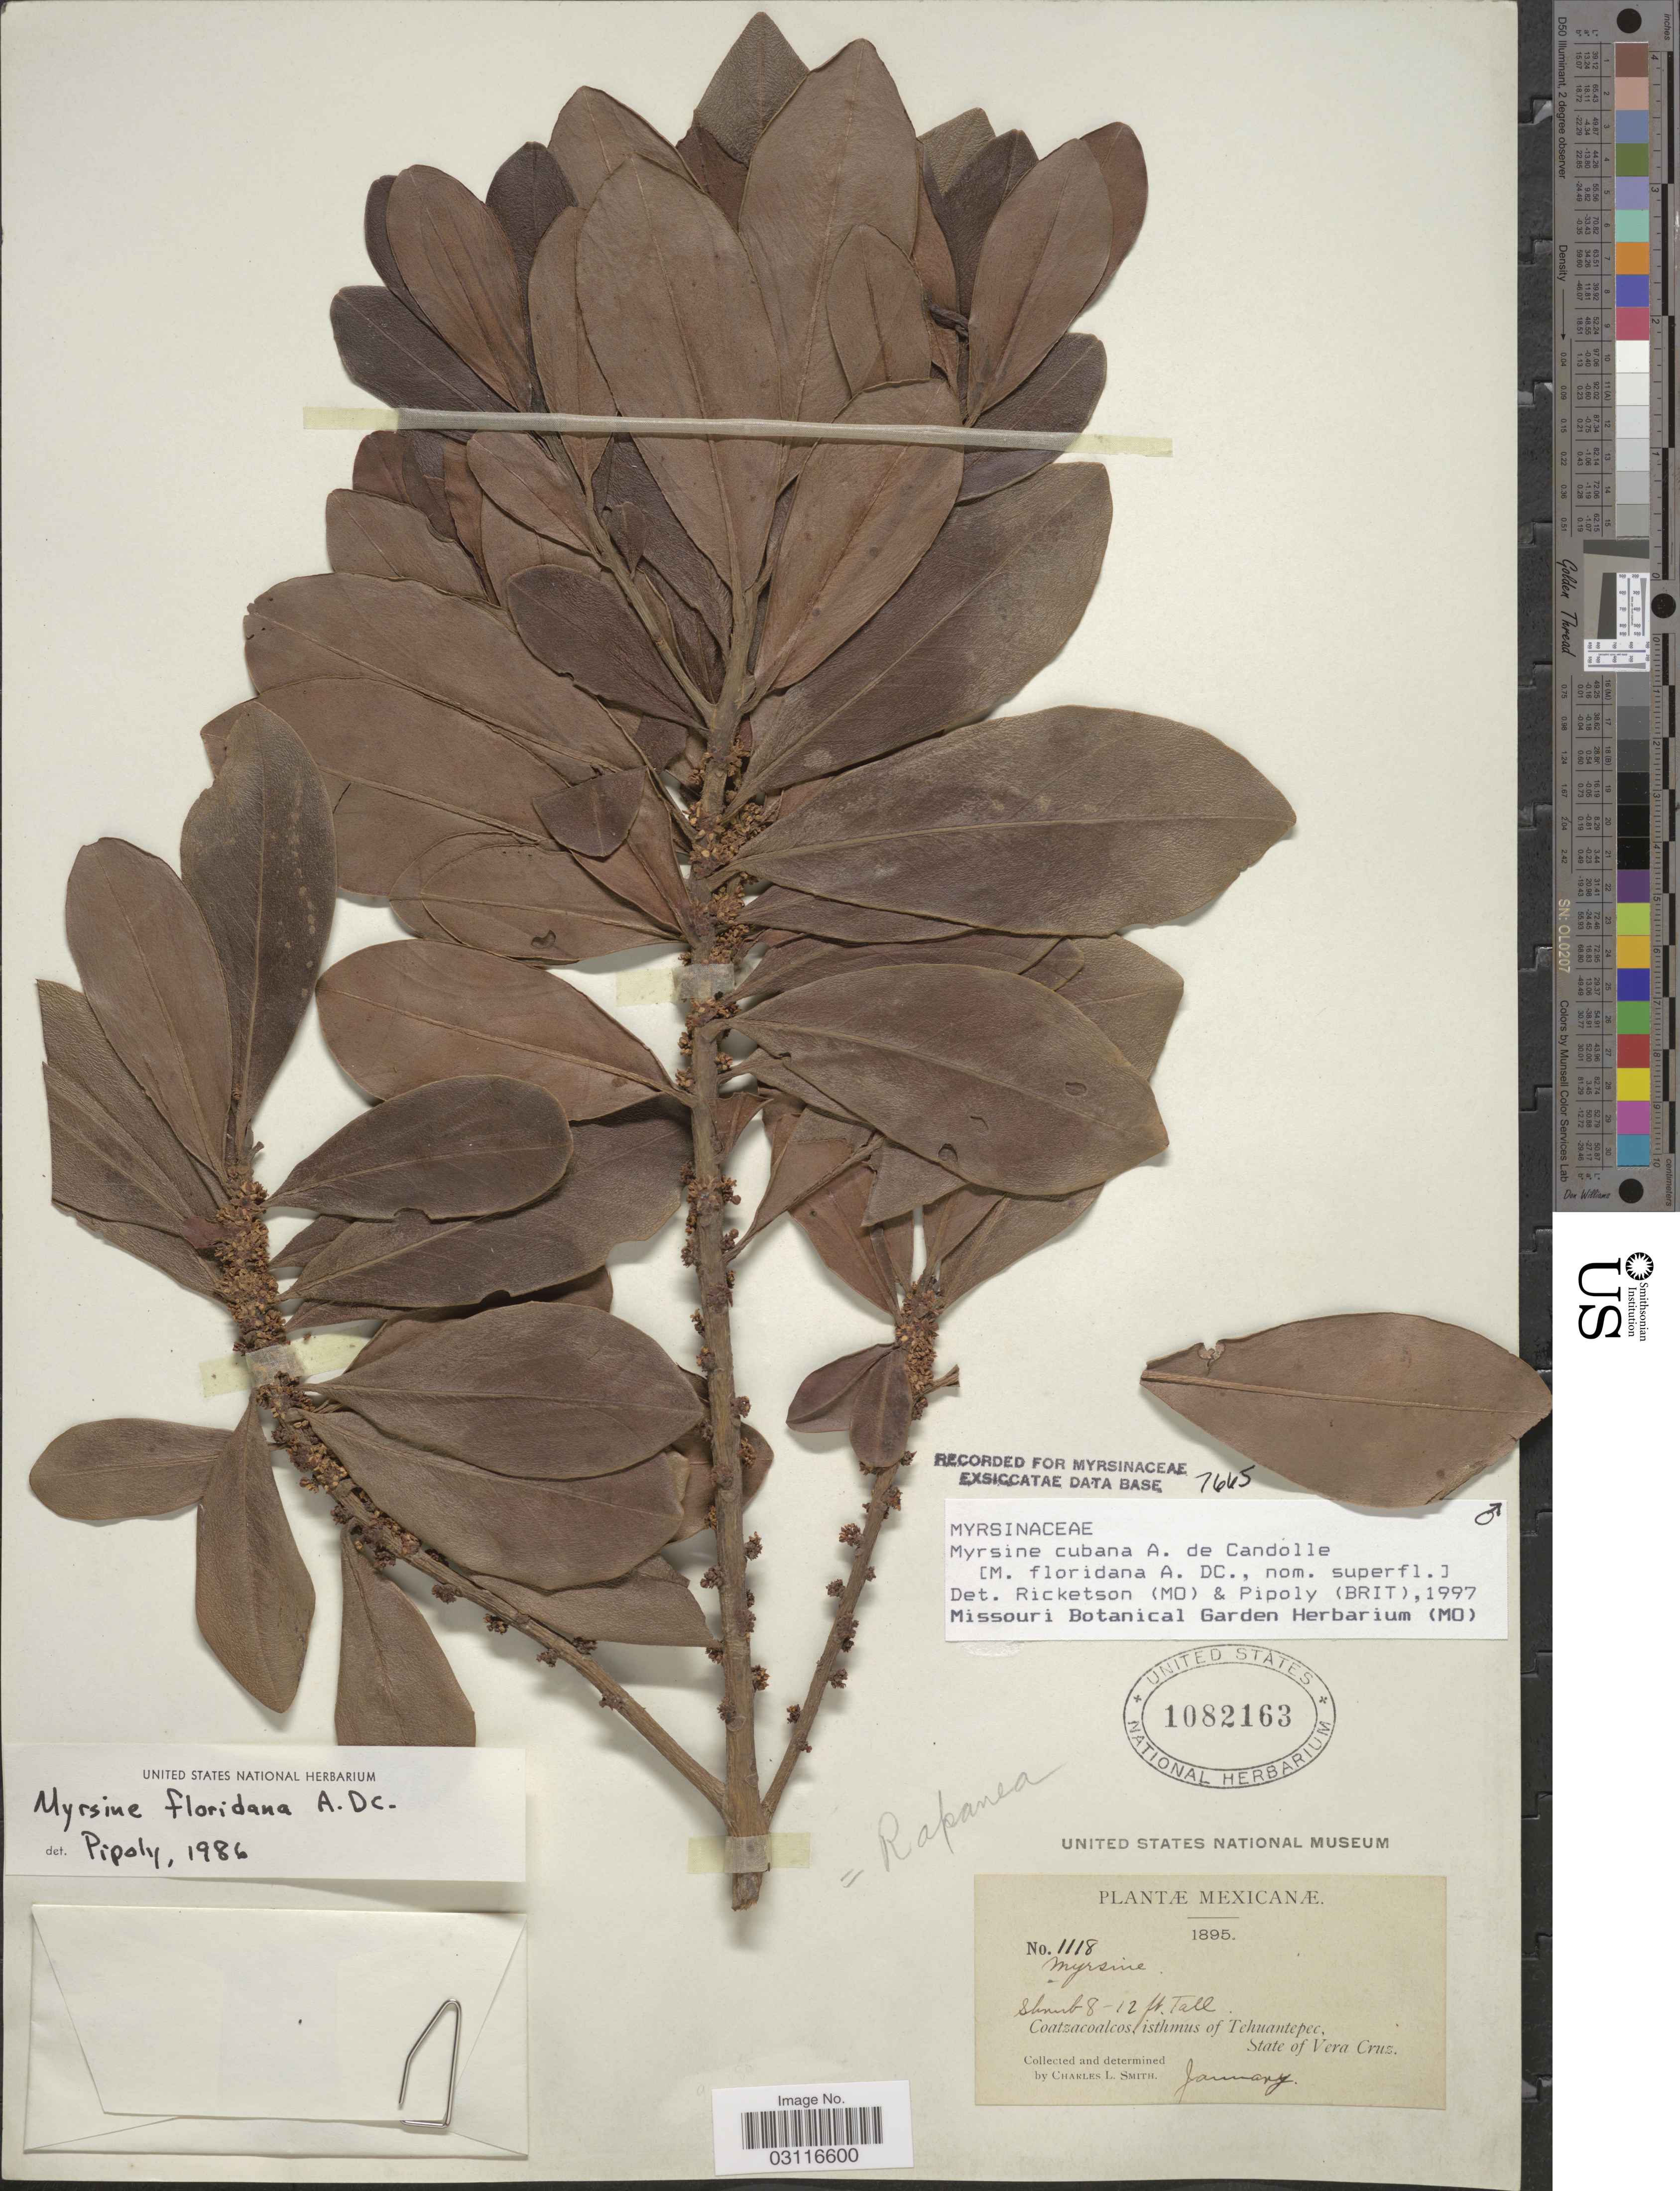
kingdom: Plantae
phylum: Tracheophyta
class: Magnoliopsida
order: Ericales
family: Primulaceae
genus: Myrsine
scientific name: Myrsine cubana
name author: A. DC.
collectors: C. L. Smith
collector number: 1118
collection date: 1895-01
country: Mexico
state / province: Veracruz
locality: Coatzacoalcos, isthmus of Tehuantepec, State of Vera Cruz.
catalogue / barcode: US 1082163